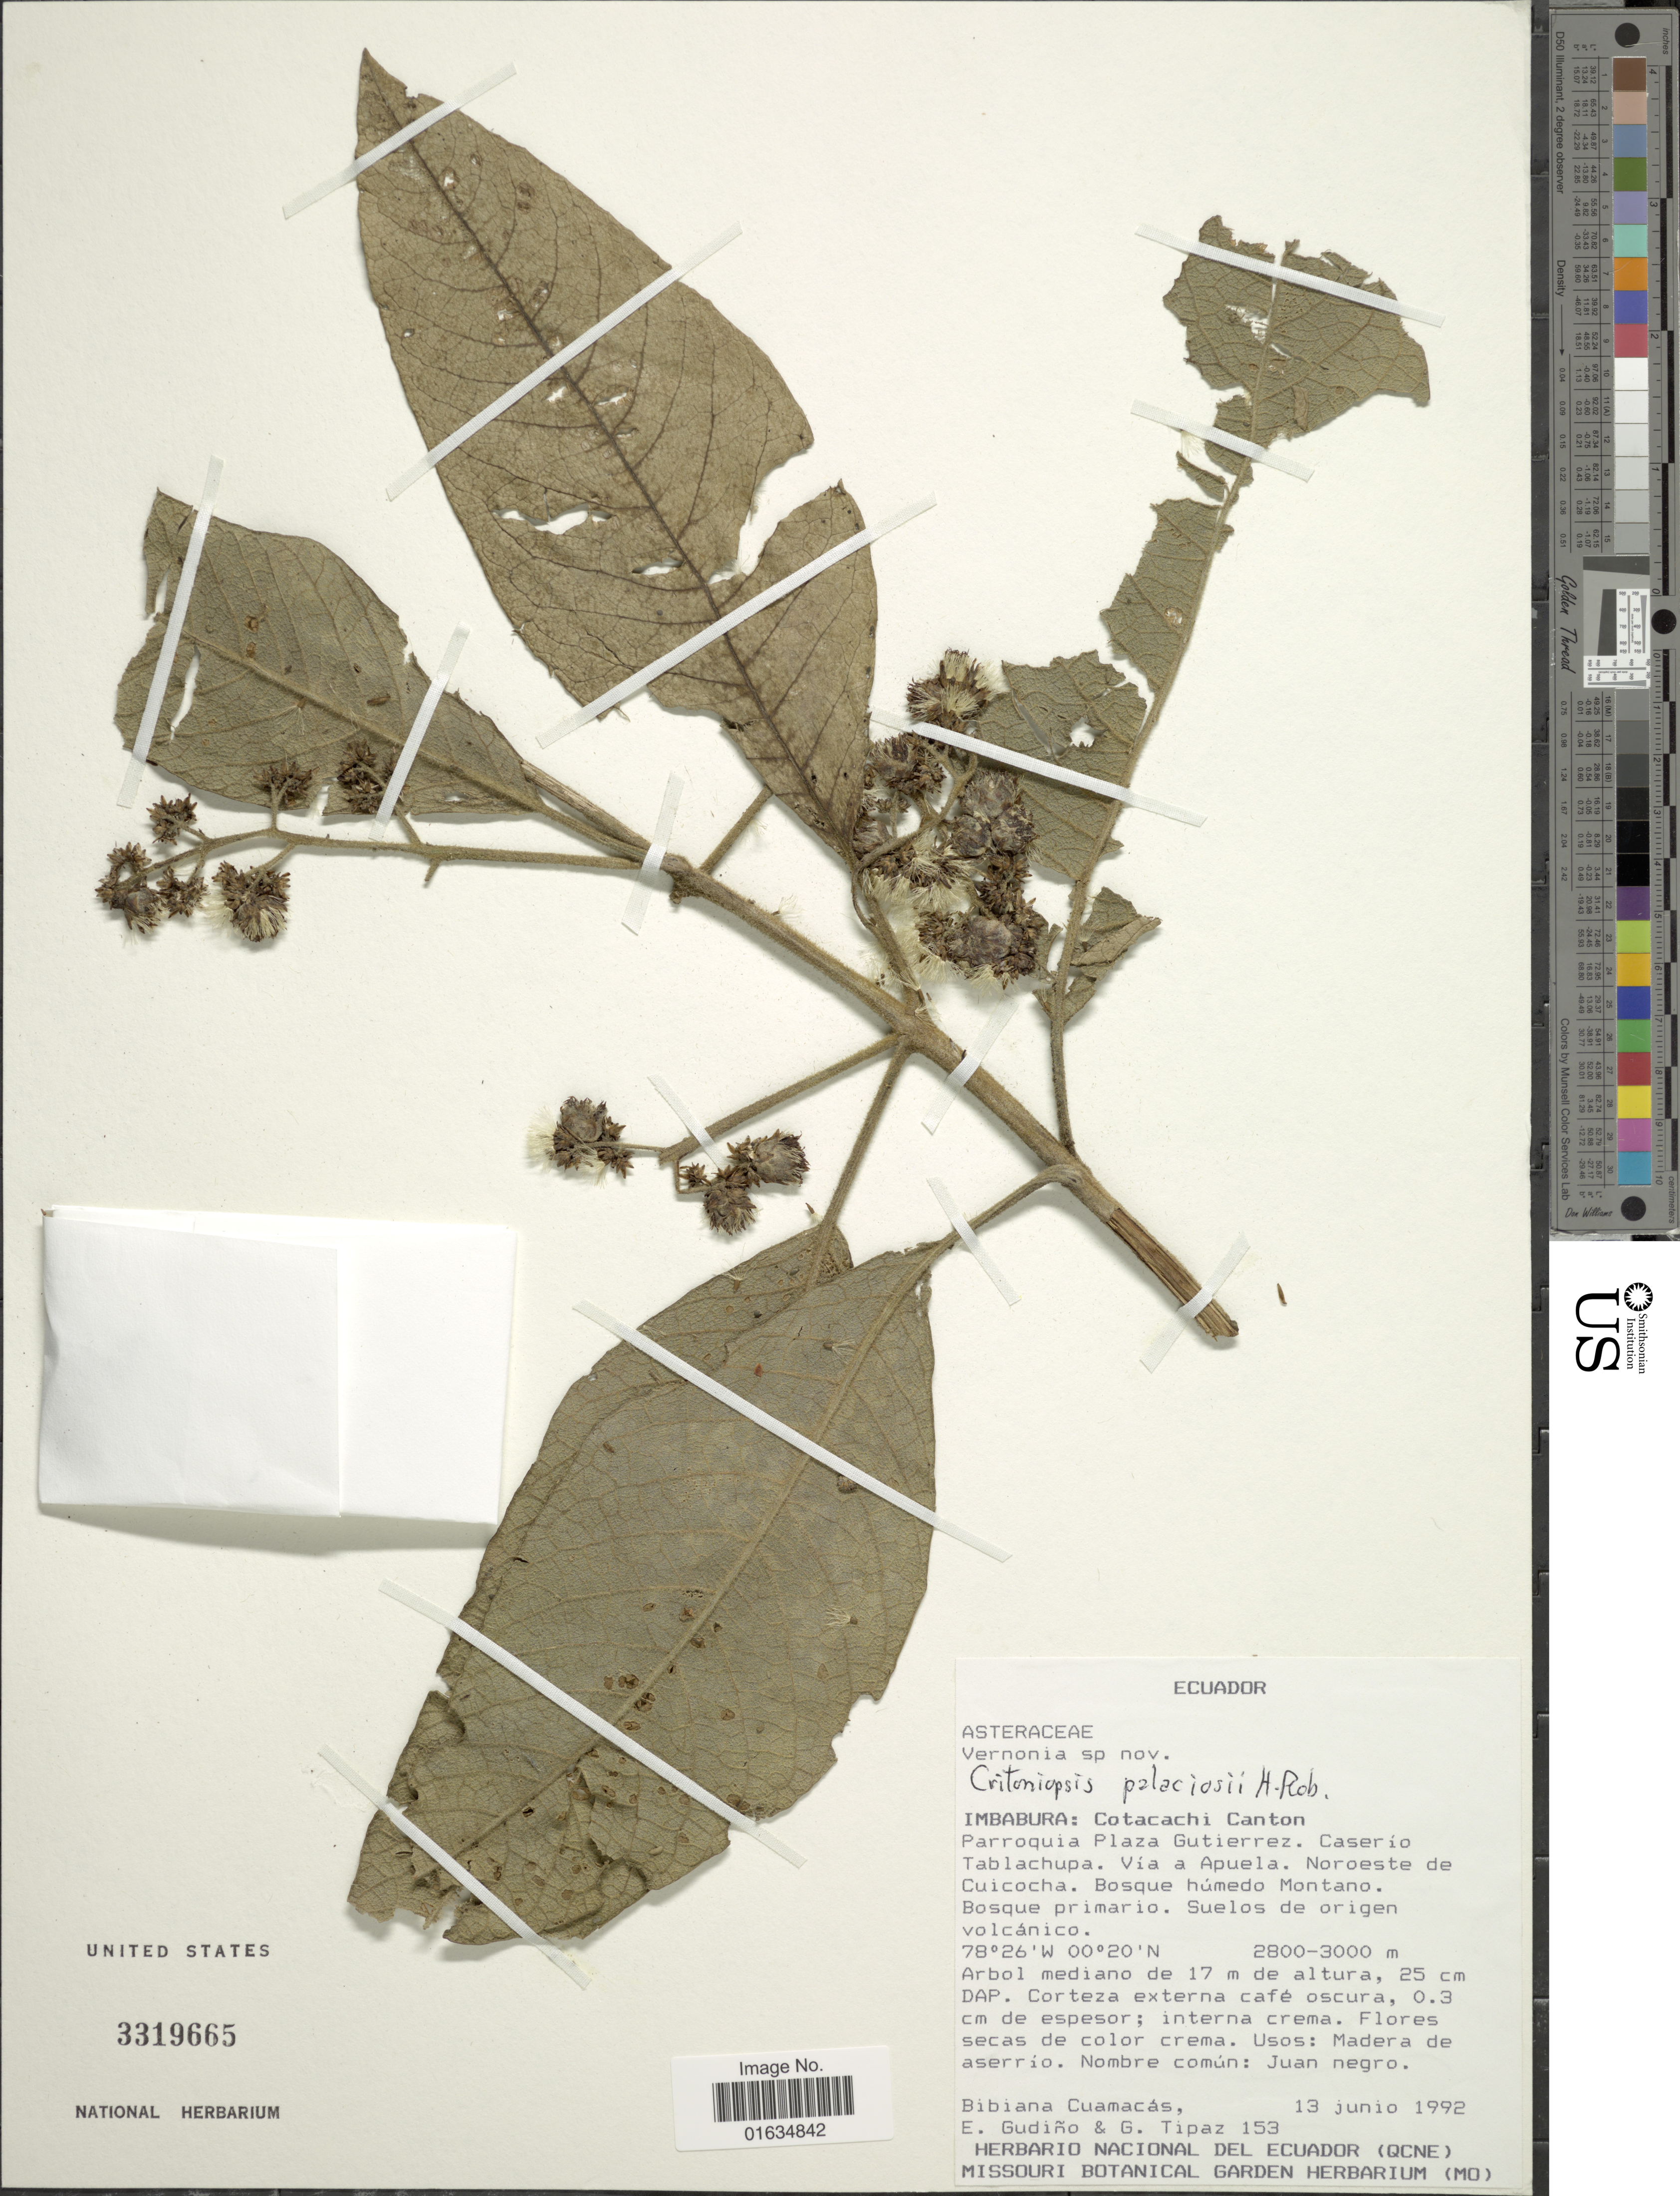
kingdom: Plantae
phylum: Tracheophyta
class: Magnoliopsida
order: Asterales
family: Asteraceae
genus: Critoniopsis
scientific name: Critoniopsis palaciosii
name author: H. Rob.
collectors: B. Cuamacas, E. Gudiño & G. Tipaz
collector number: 153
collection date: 1992-06-13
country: Ecuador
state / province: Imbabura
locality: Imbabura, Cotacachi Canton, Parroquia Plaza Gutierrez, Caserio Tablachupa, via a Apuela, Noroeste de Cuicocha, bosque humedo Montano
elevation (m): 2800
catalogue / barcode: US 3319665